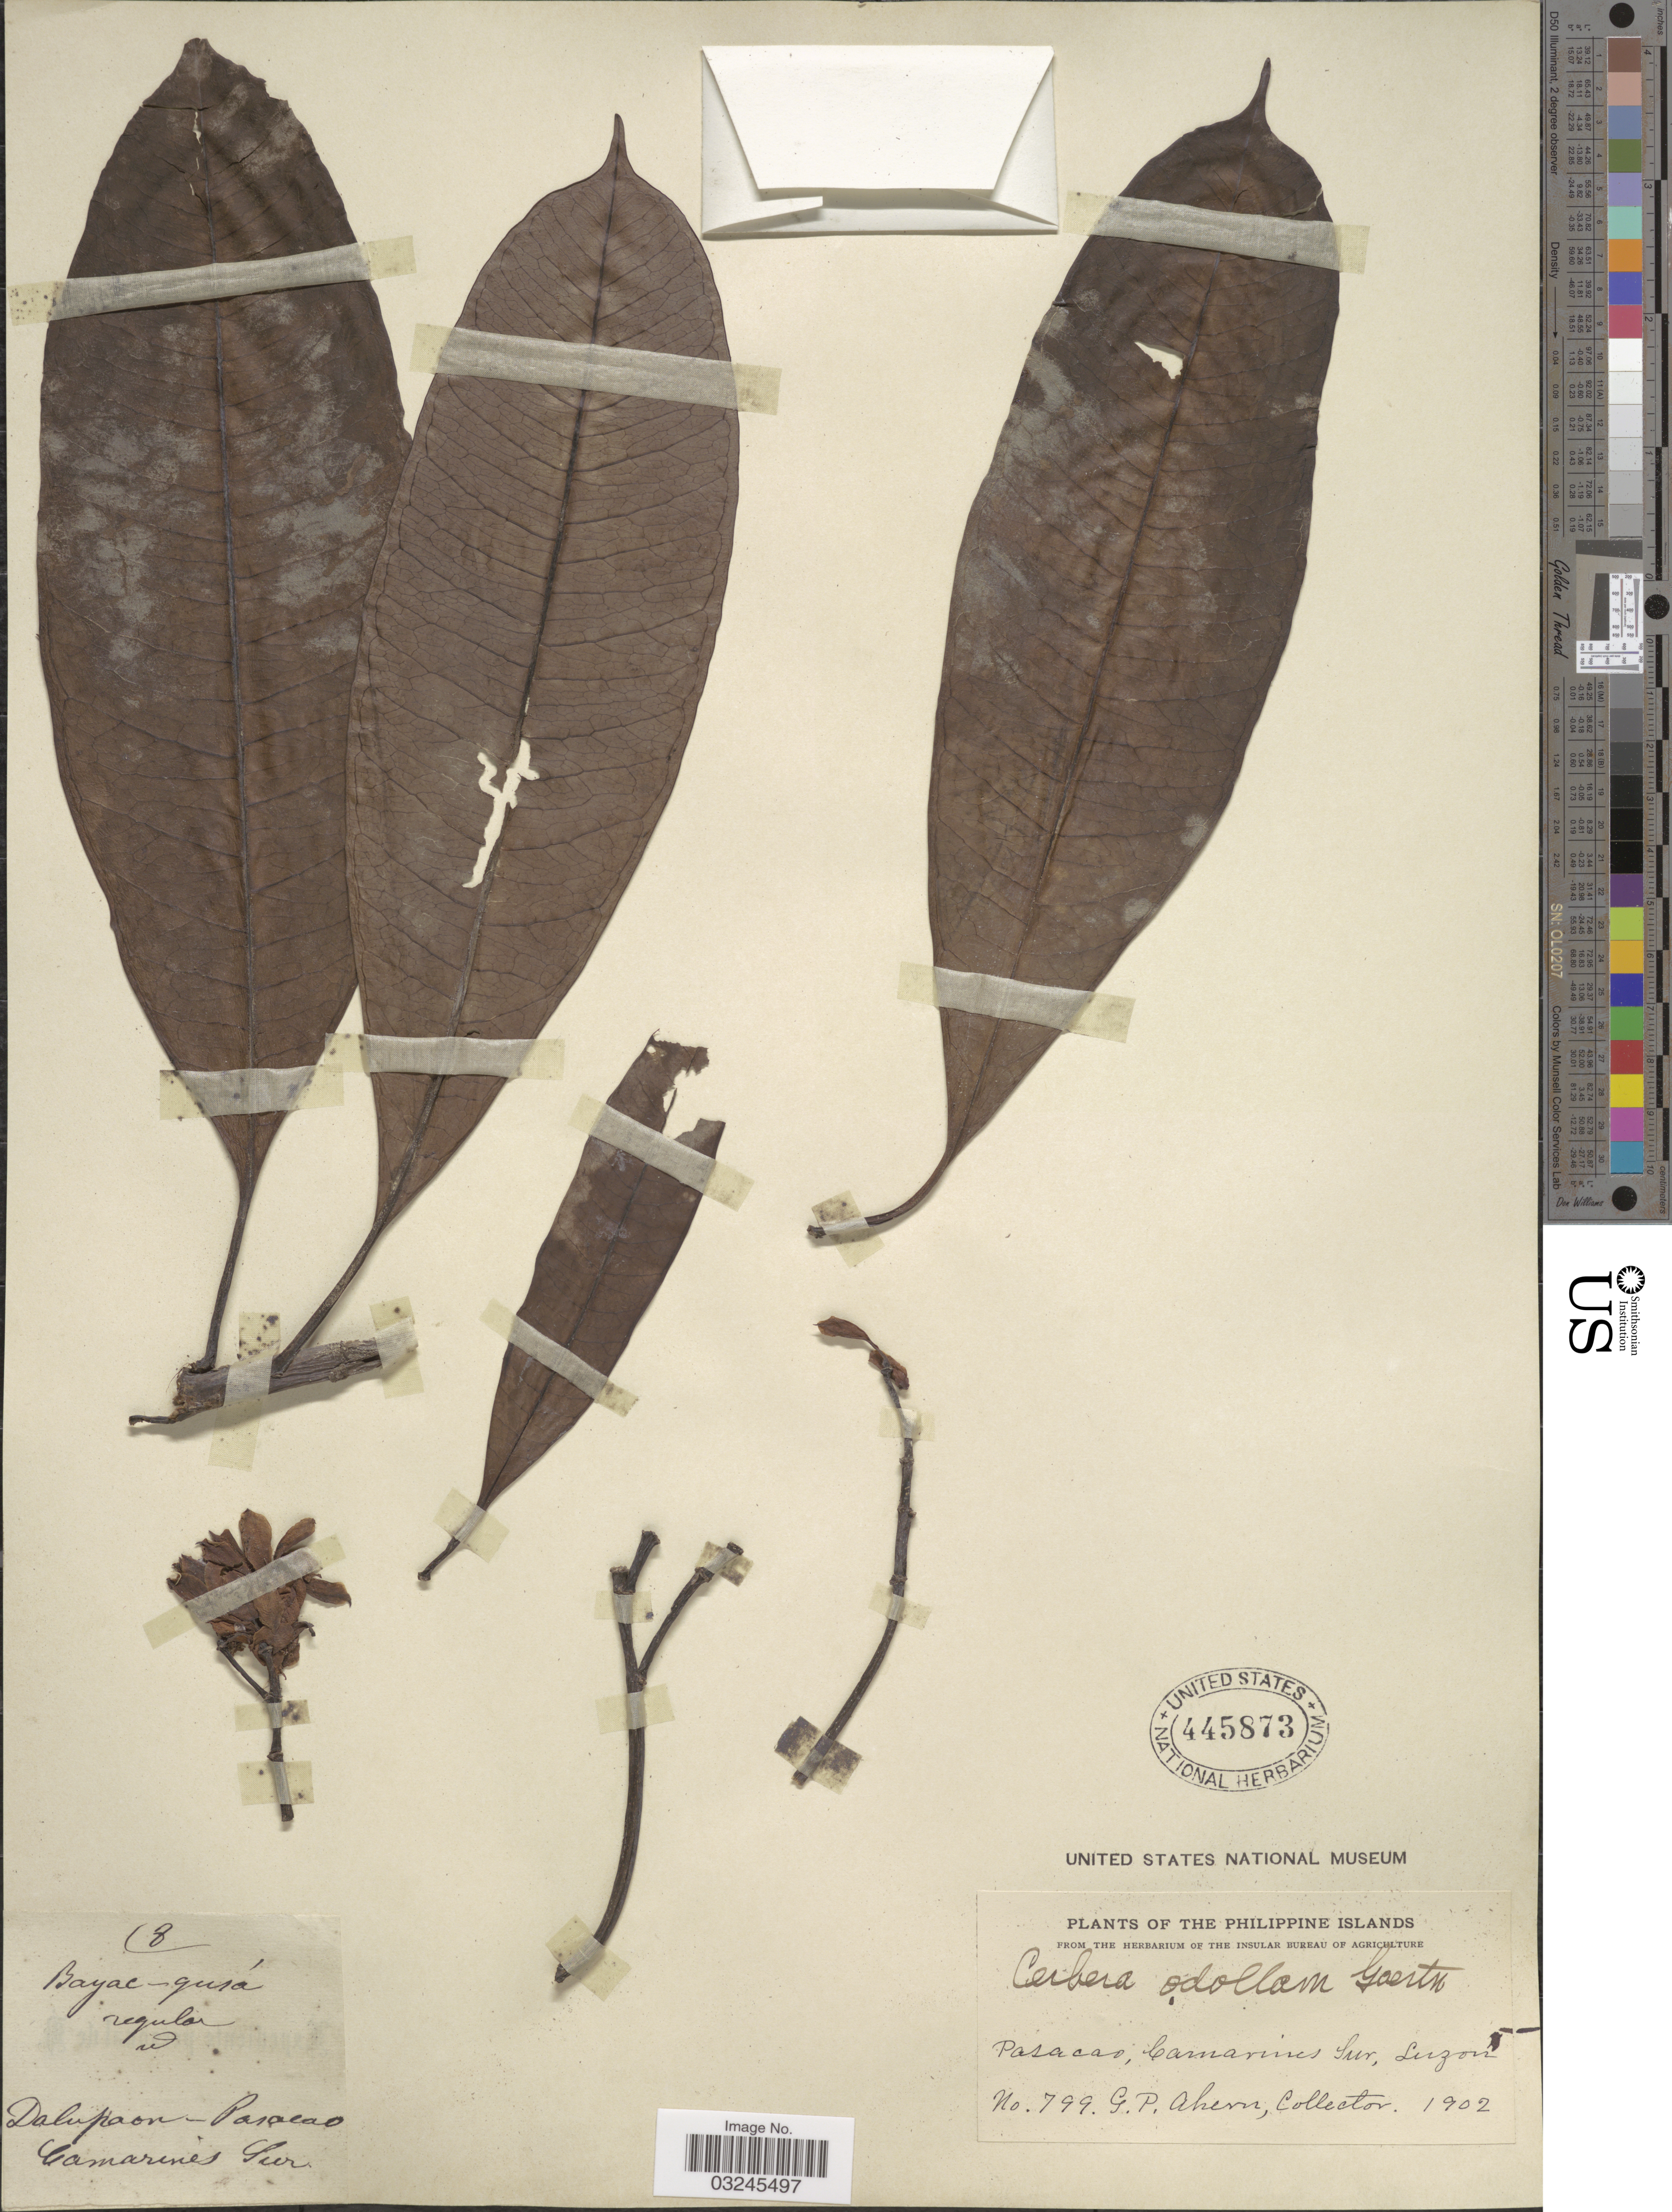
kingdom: Plantae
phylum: Tracheophyta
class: Magnoliopsida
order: Gentianales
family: Apocynaceae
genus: Cerbera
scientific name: Cerbera manghas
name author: L.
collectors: G. Ahern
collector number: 799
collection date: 1902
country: Philippines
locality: Pasacao, Camarines Sur, Luzon. Dalupaon-Pasacao.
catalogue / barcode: US 445873